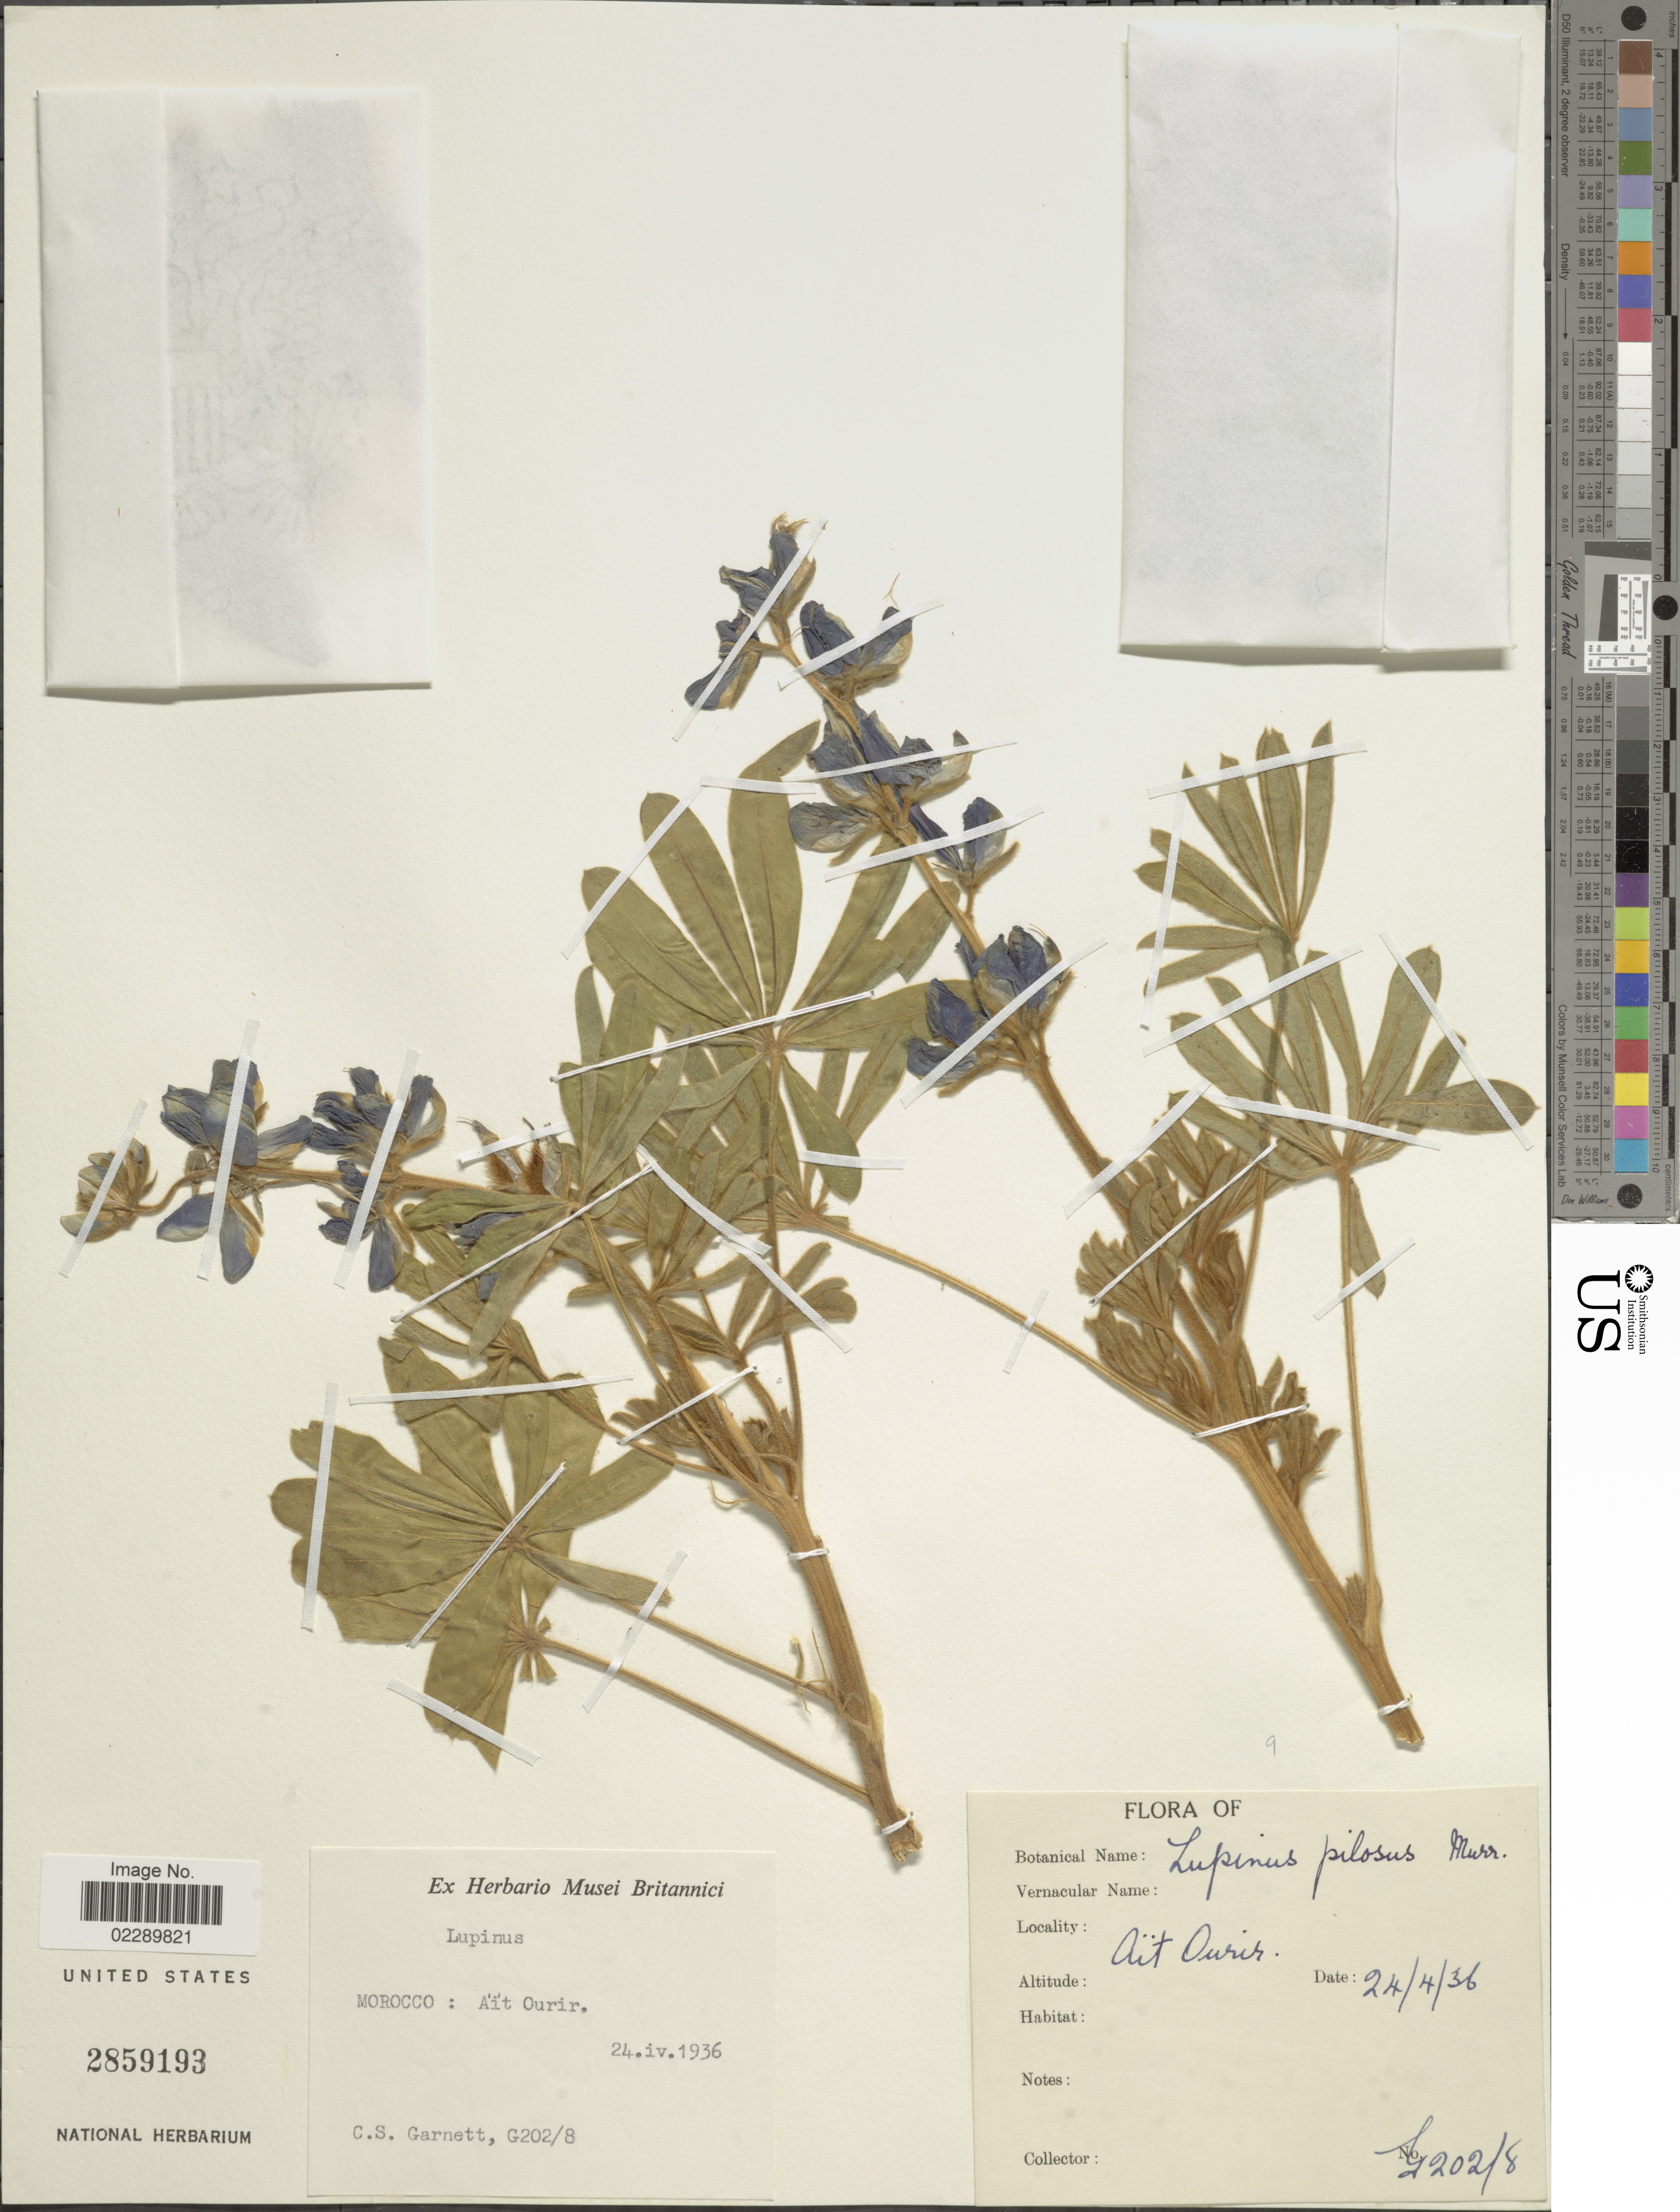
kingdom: Plantae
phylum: Tracheophyta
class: Magnoliopsida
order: Fabales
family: Fabaceae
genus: Lupinus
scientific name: Lupinus pilosus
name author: L.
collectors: C. Garnett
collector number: G202/8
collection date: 1936-04-24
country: Morocco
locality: Morocco: Aït Ourir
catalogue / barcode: US 2859193